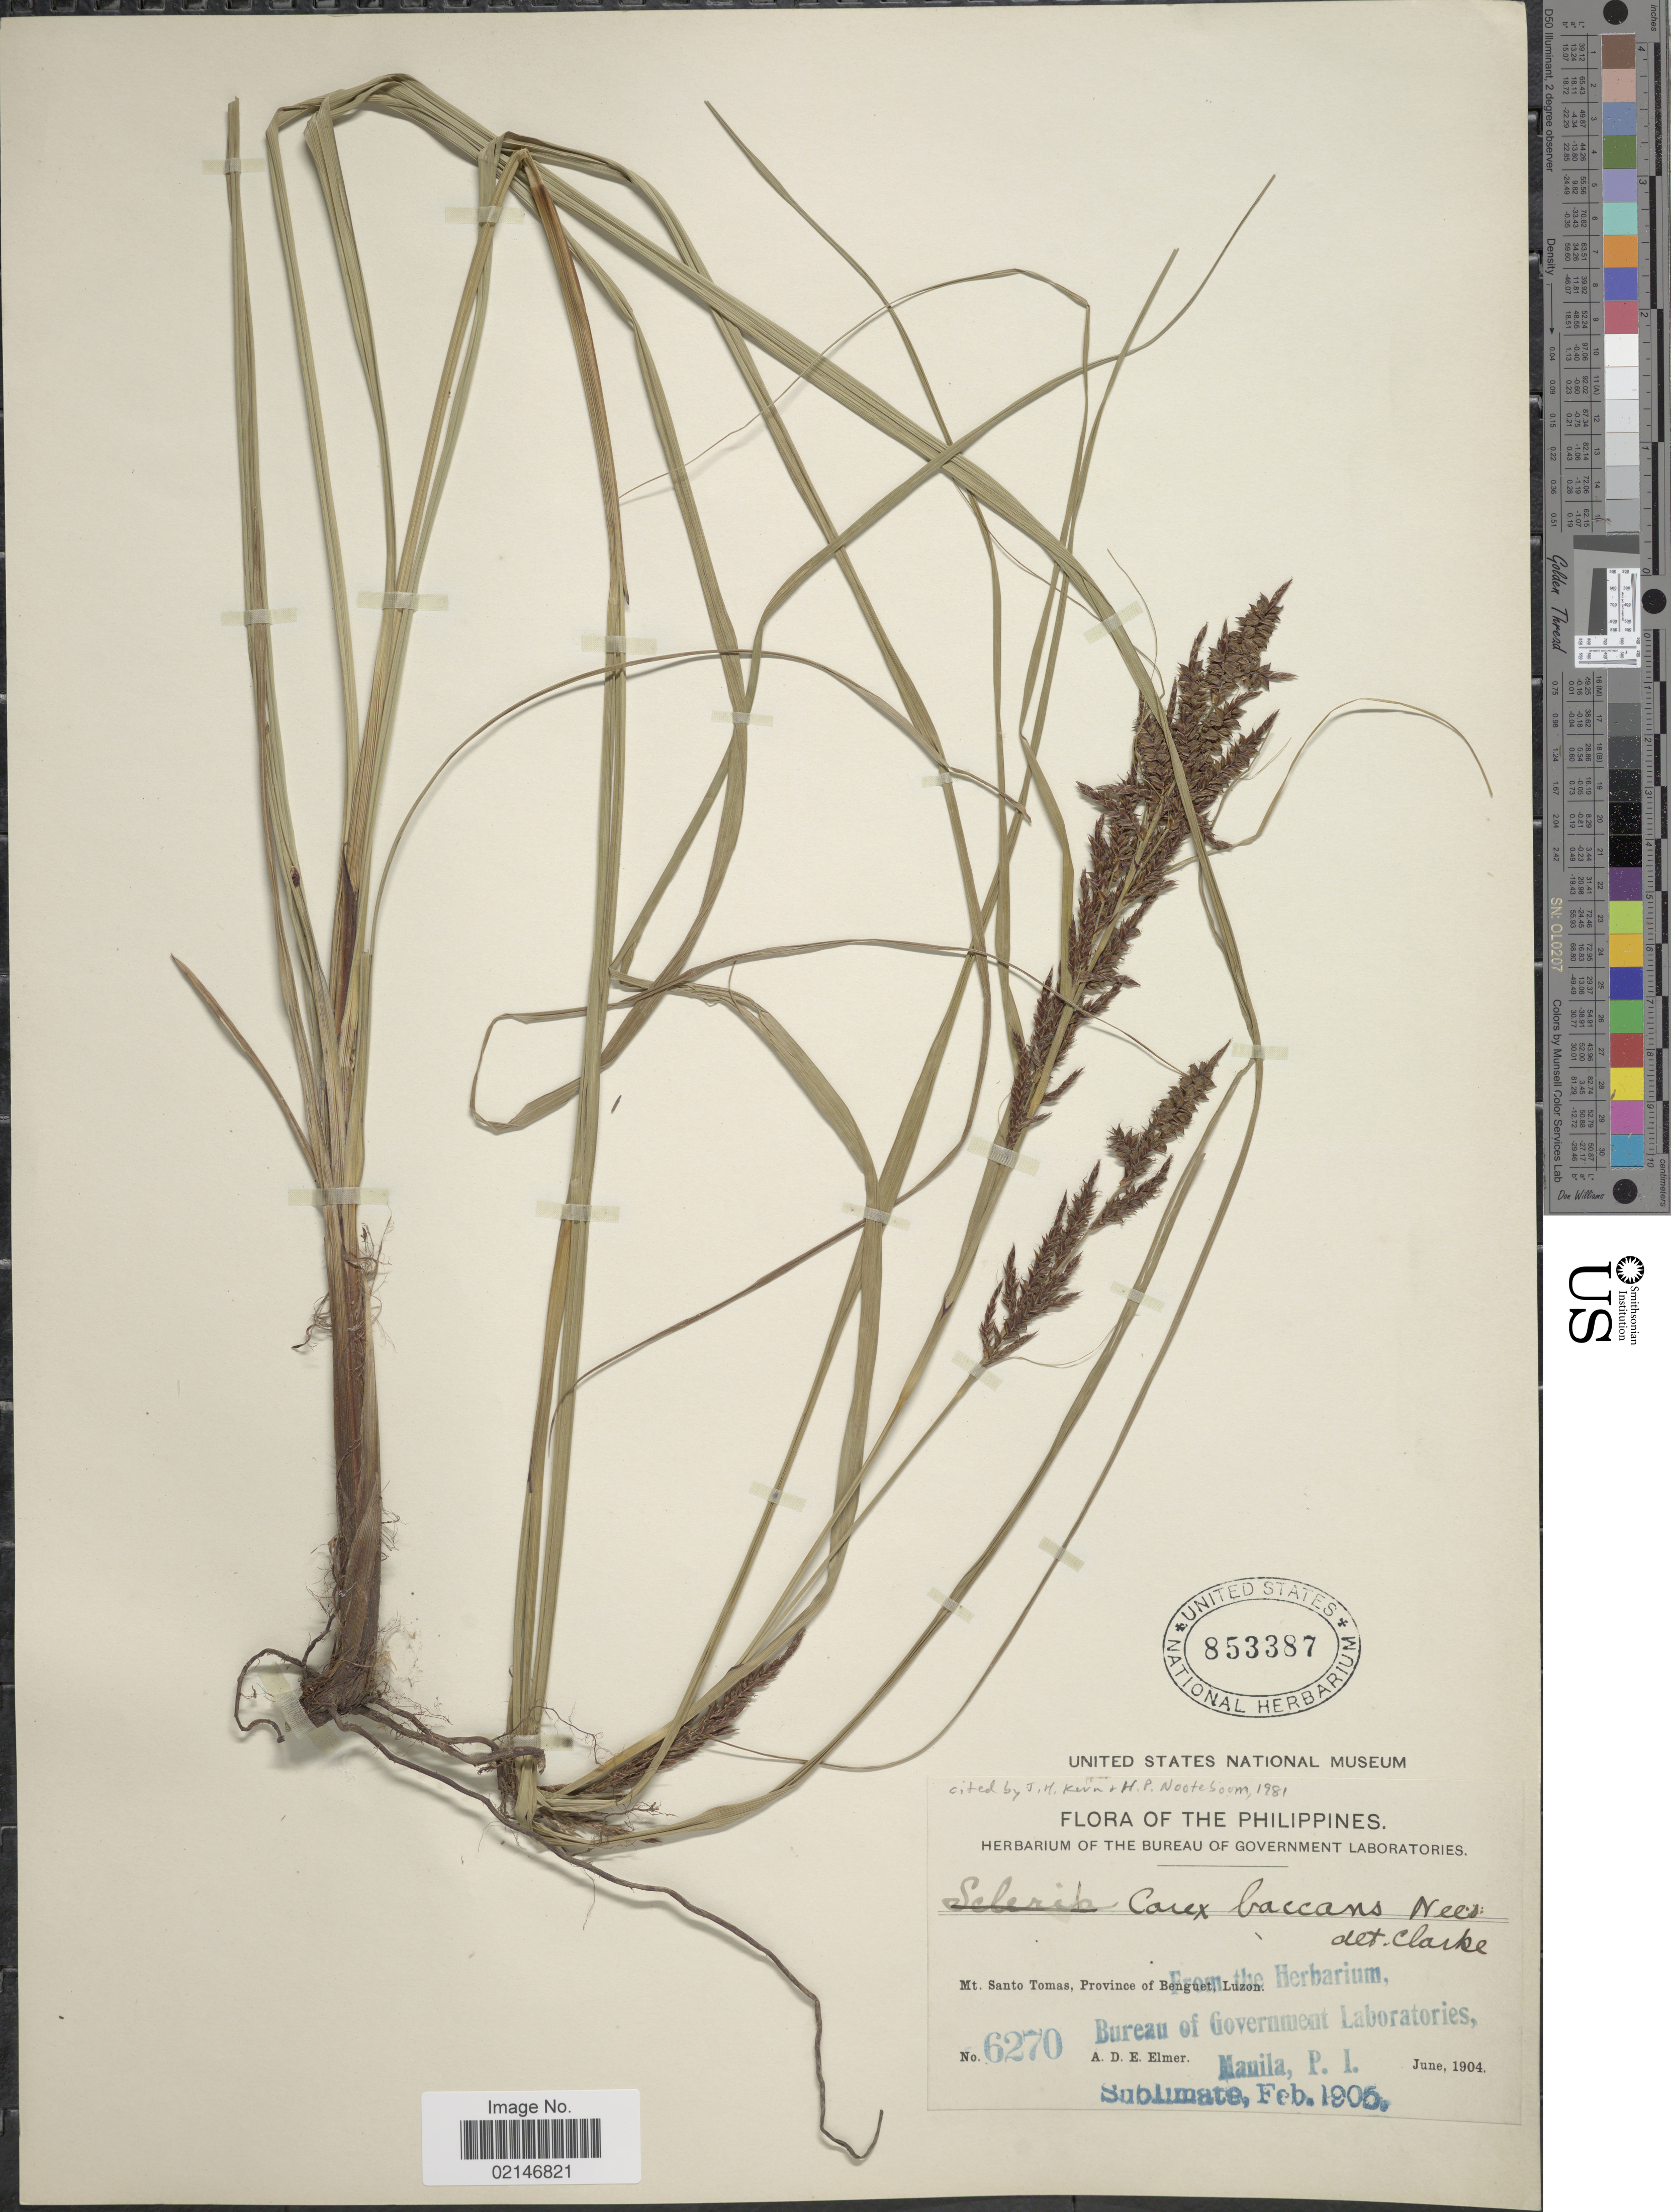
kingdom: Plantae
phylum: Tracheophyta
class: Liliopsida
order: Poales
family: Cyperaceae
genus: Carex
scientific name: Carex baccans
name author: Nees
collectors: A. D. E. Elmer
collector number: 6270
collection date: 1904-06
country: Philippines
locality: Mt. Santo Tomas, Province of Benguet, Luzon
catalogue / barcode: US 853387